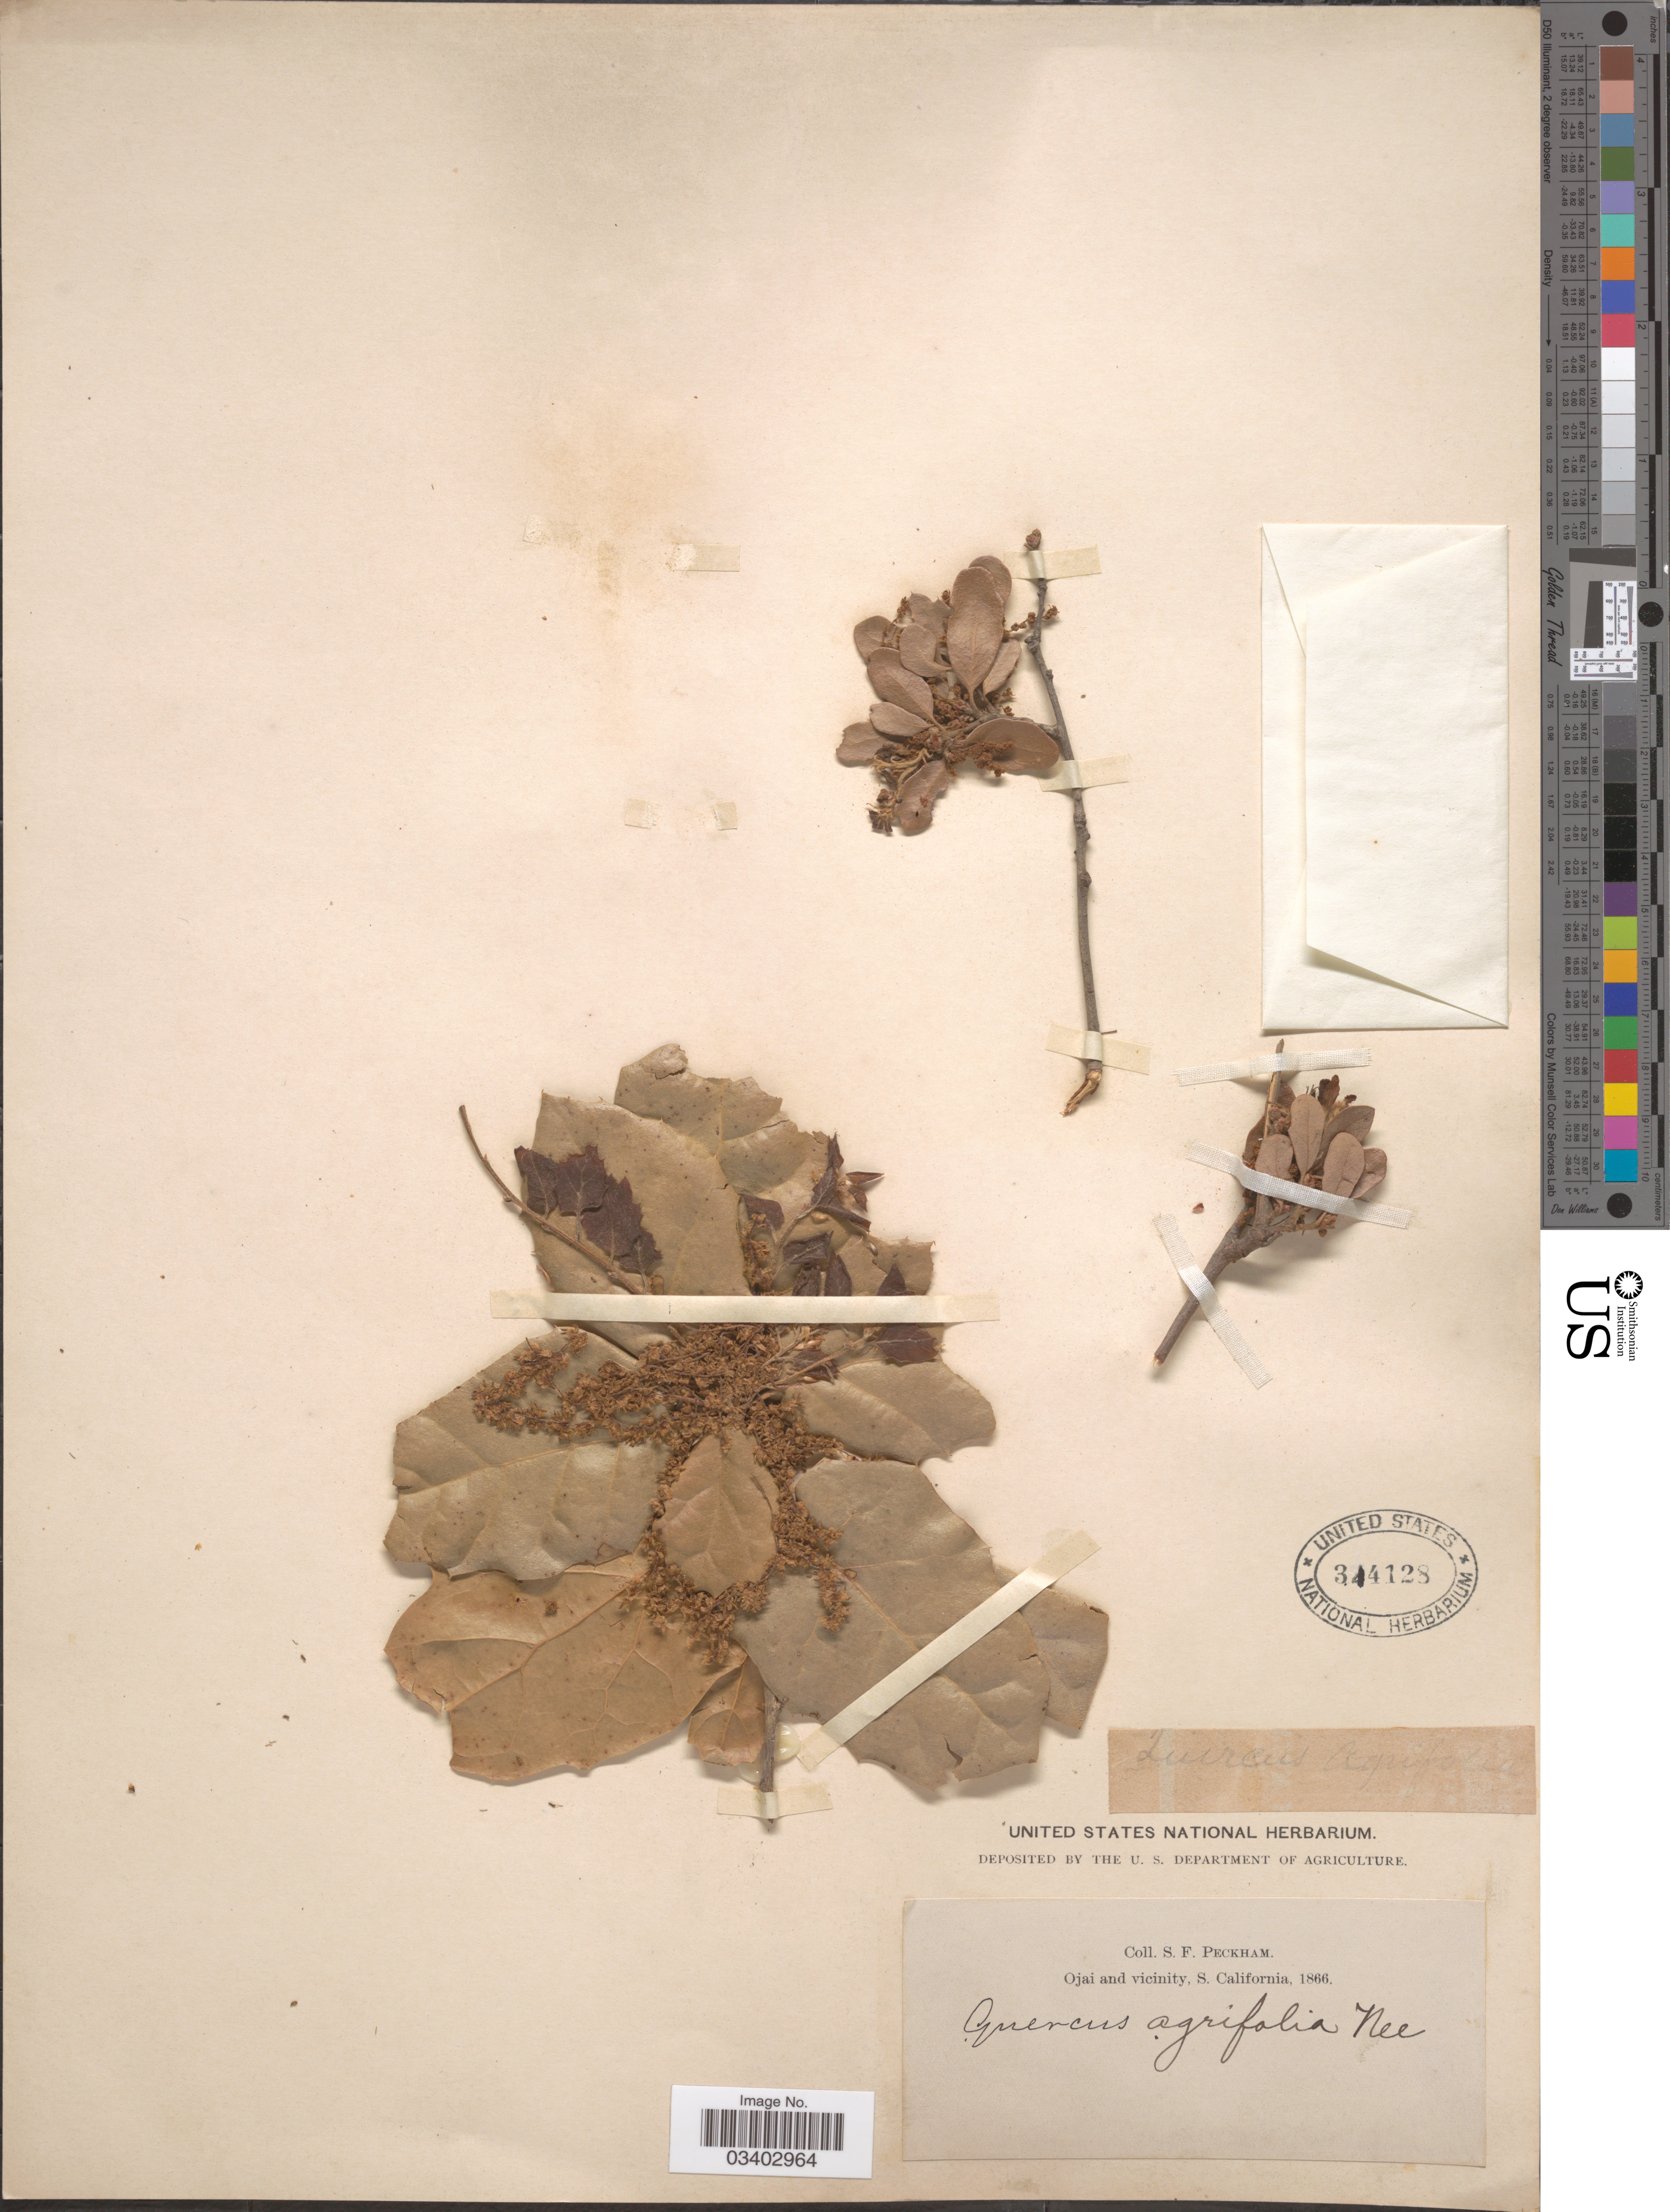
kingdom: Plantae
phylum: Tracheophyta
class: Magnoliopsida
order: Fagales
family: Fagaceae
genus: Quercus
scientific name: Quercus agrifolia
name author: Née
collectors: S. Peckham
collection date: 1866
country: United States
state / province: California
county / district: Ventura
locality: Ojai and vicinity, S. California.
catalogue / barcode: US 314128